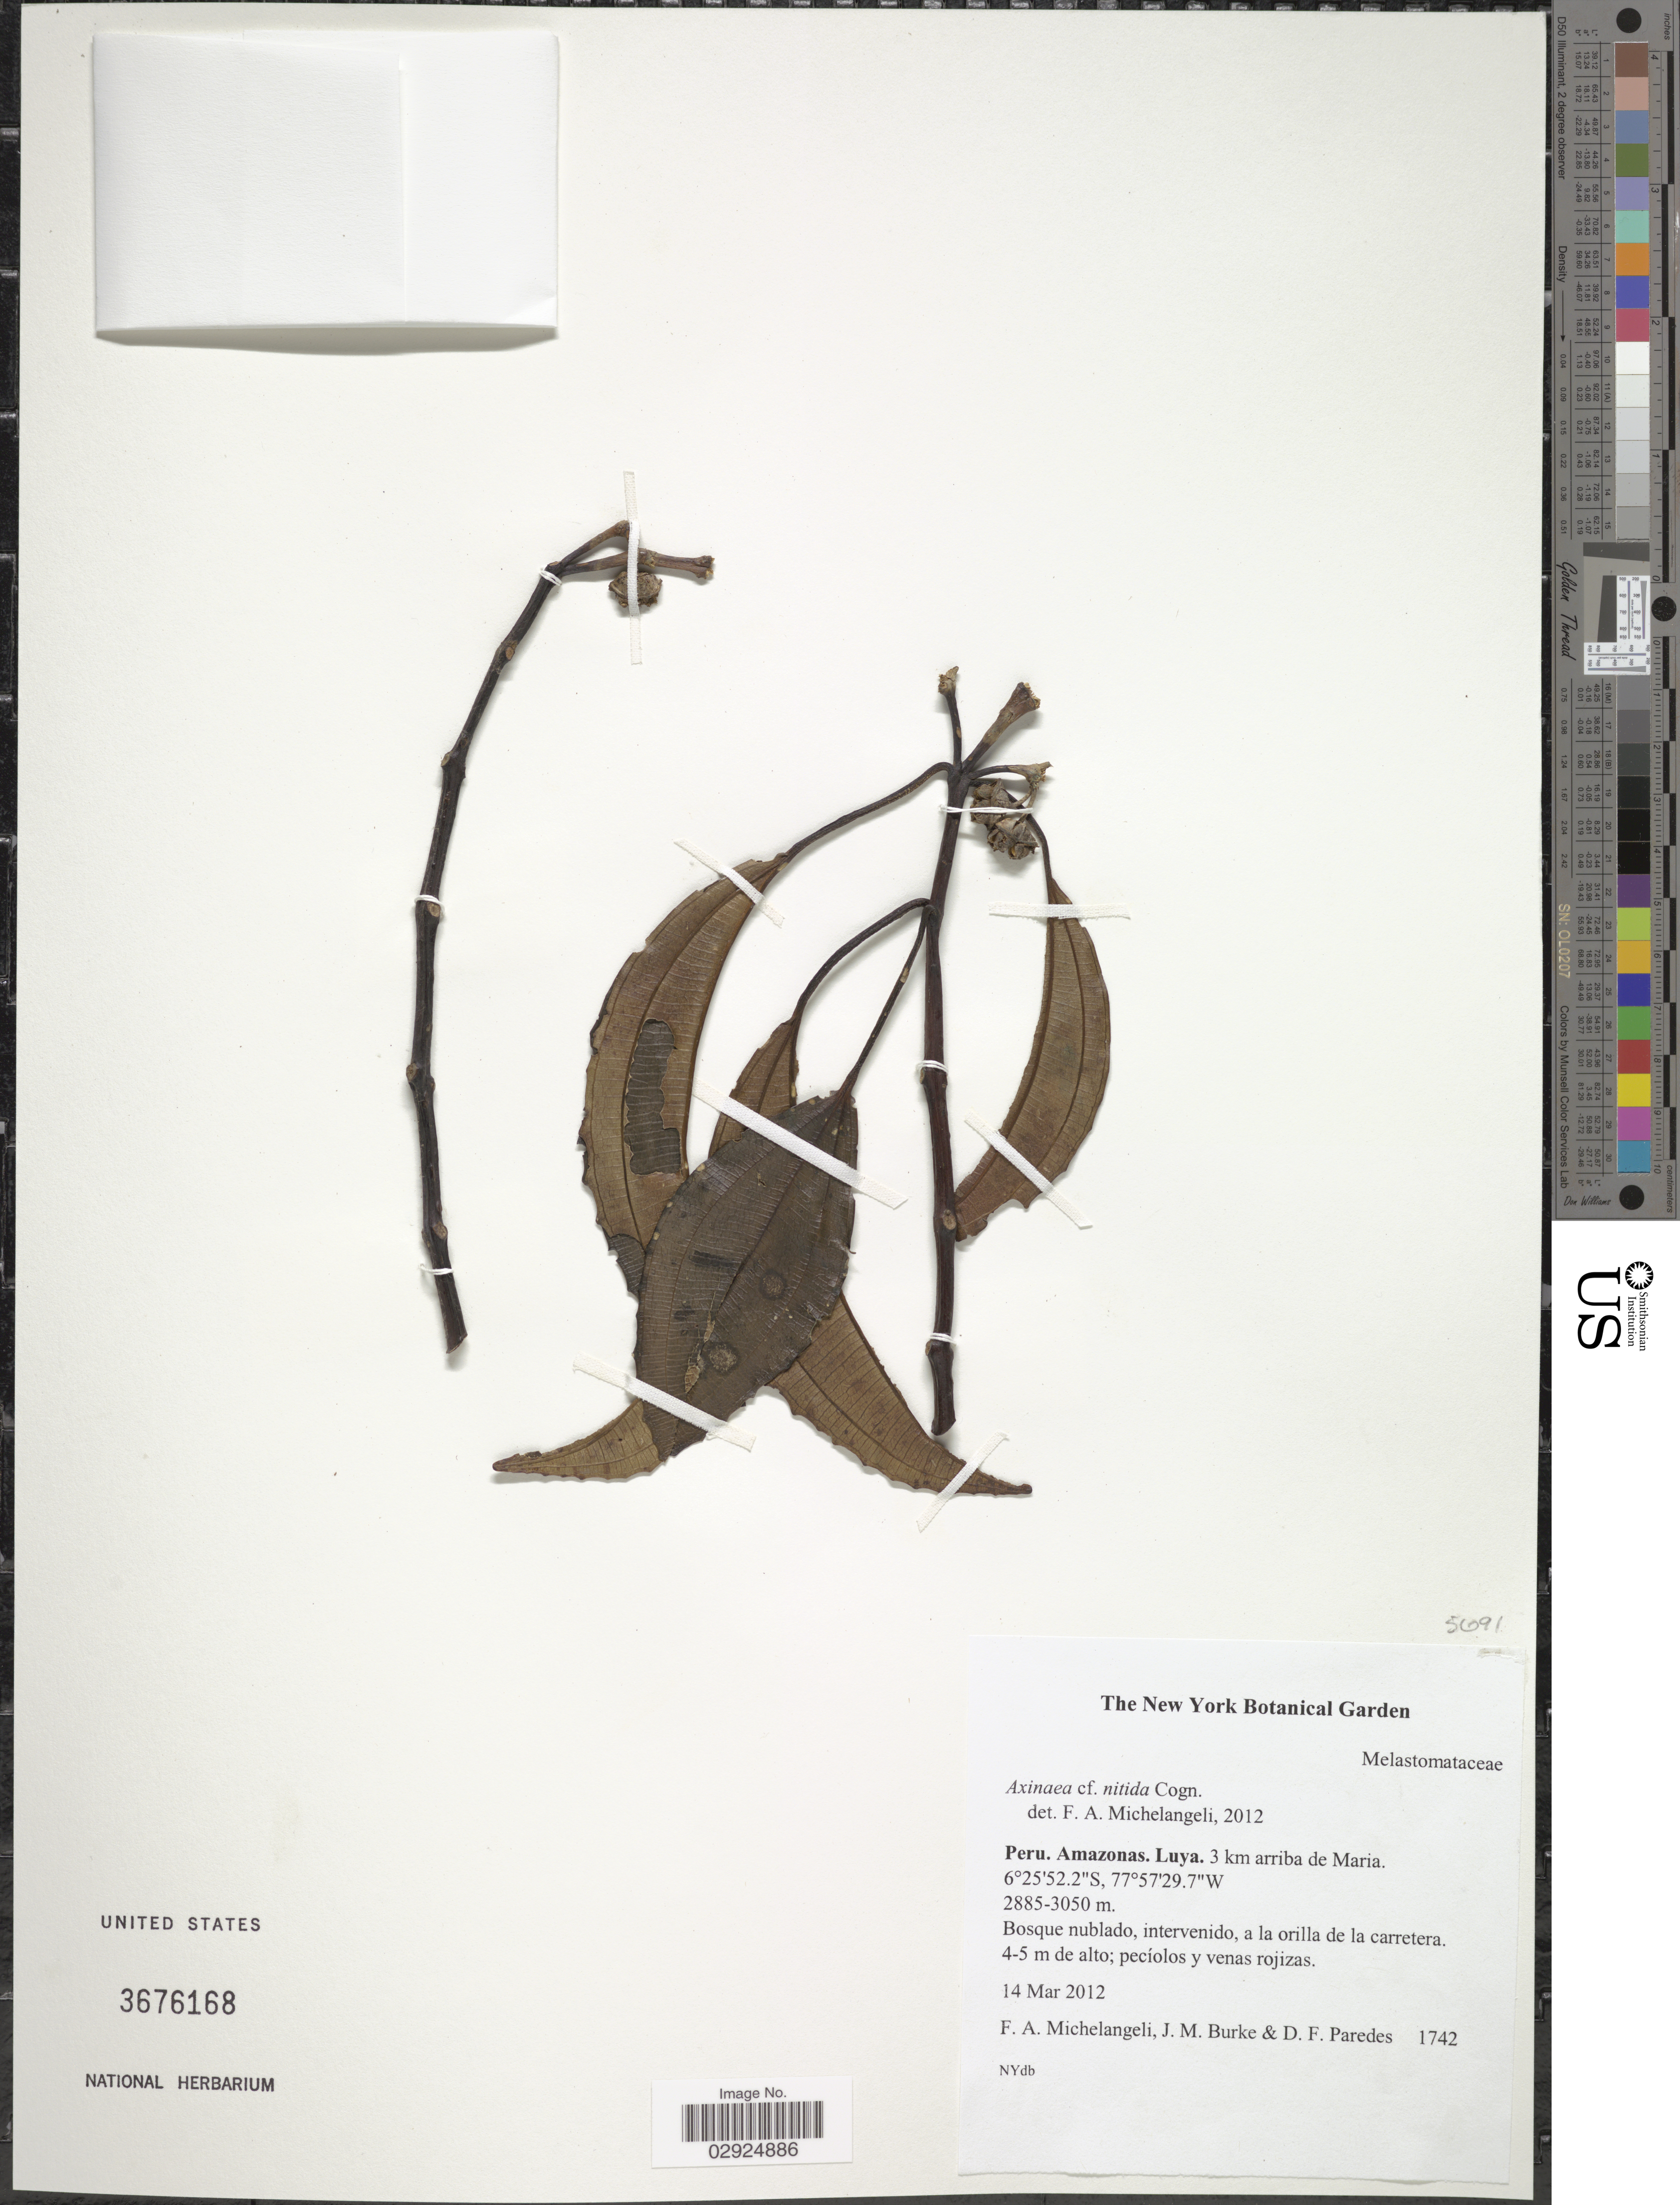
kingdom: Plantae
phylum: Tracheophyta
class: Magnoliopsida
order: Myrtales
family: Melastomataceae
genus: Axinaea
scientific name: Axinaea nitida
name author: Cogn.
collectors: F. A. Michelangeli, Jac. M. Burke & D. Paredes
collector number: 1742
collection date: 2012-03-14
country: Peru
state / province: Amazonas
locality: Luya, 3 km arriba de Maria.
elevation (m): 2885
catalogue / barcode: US 3676168